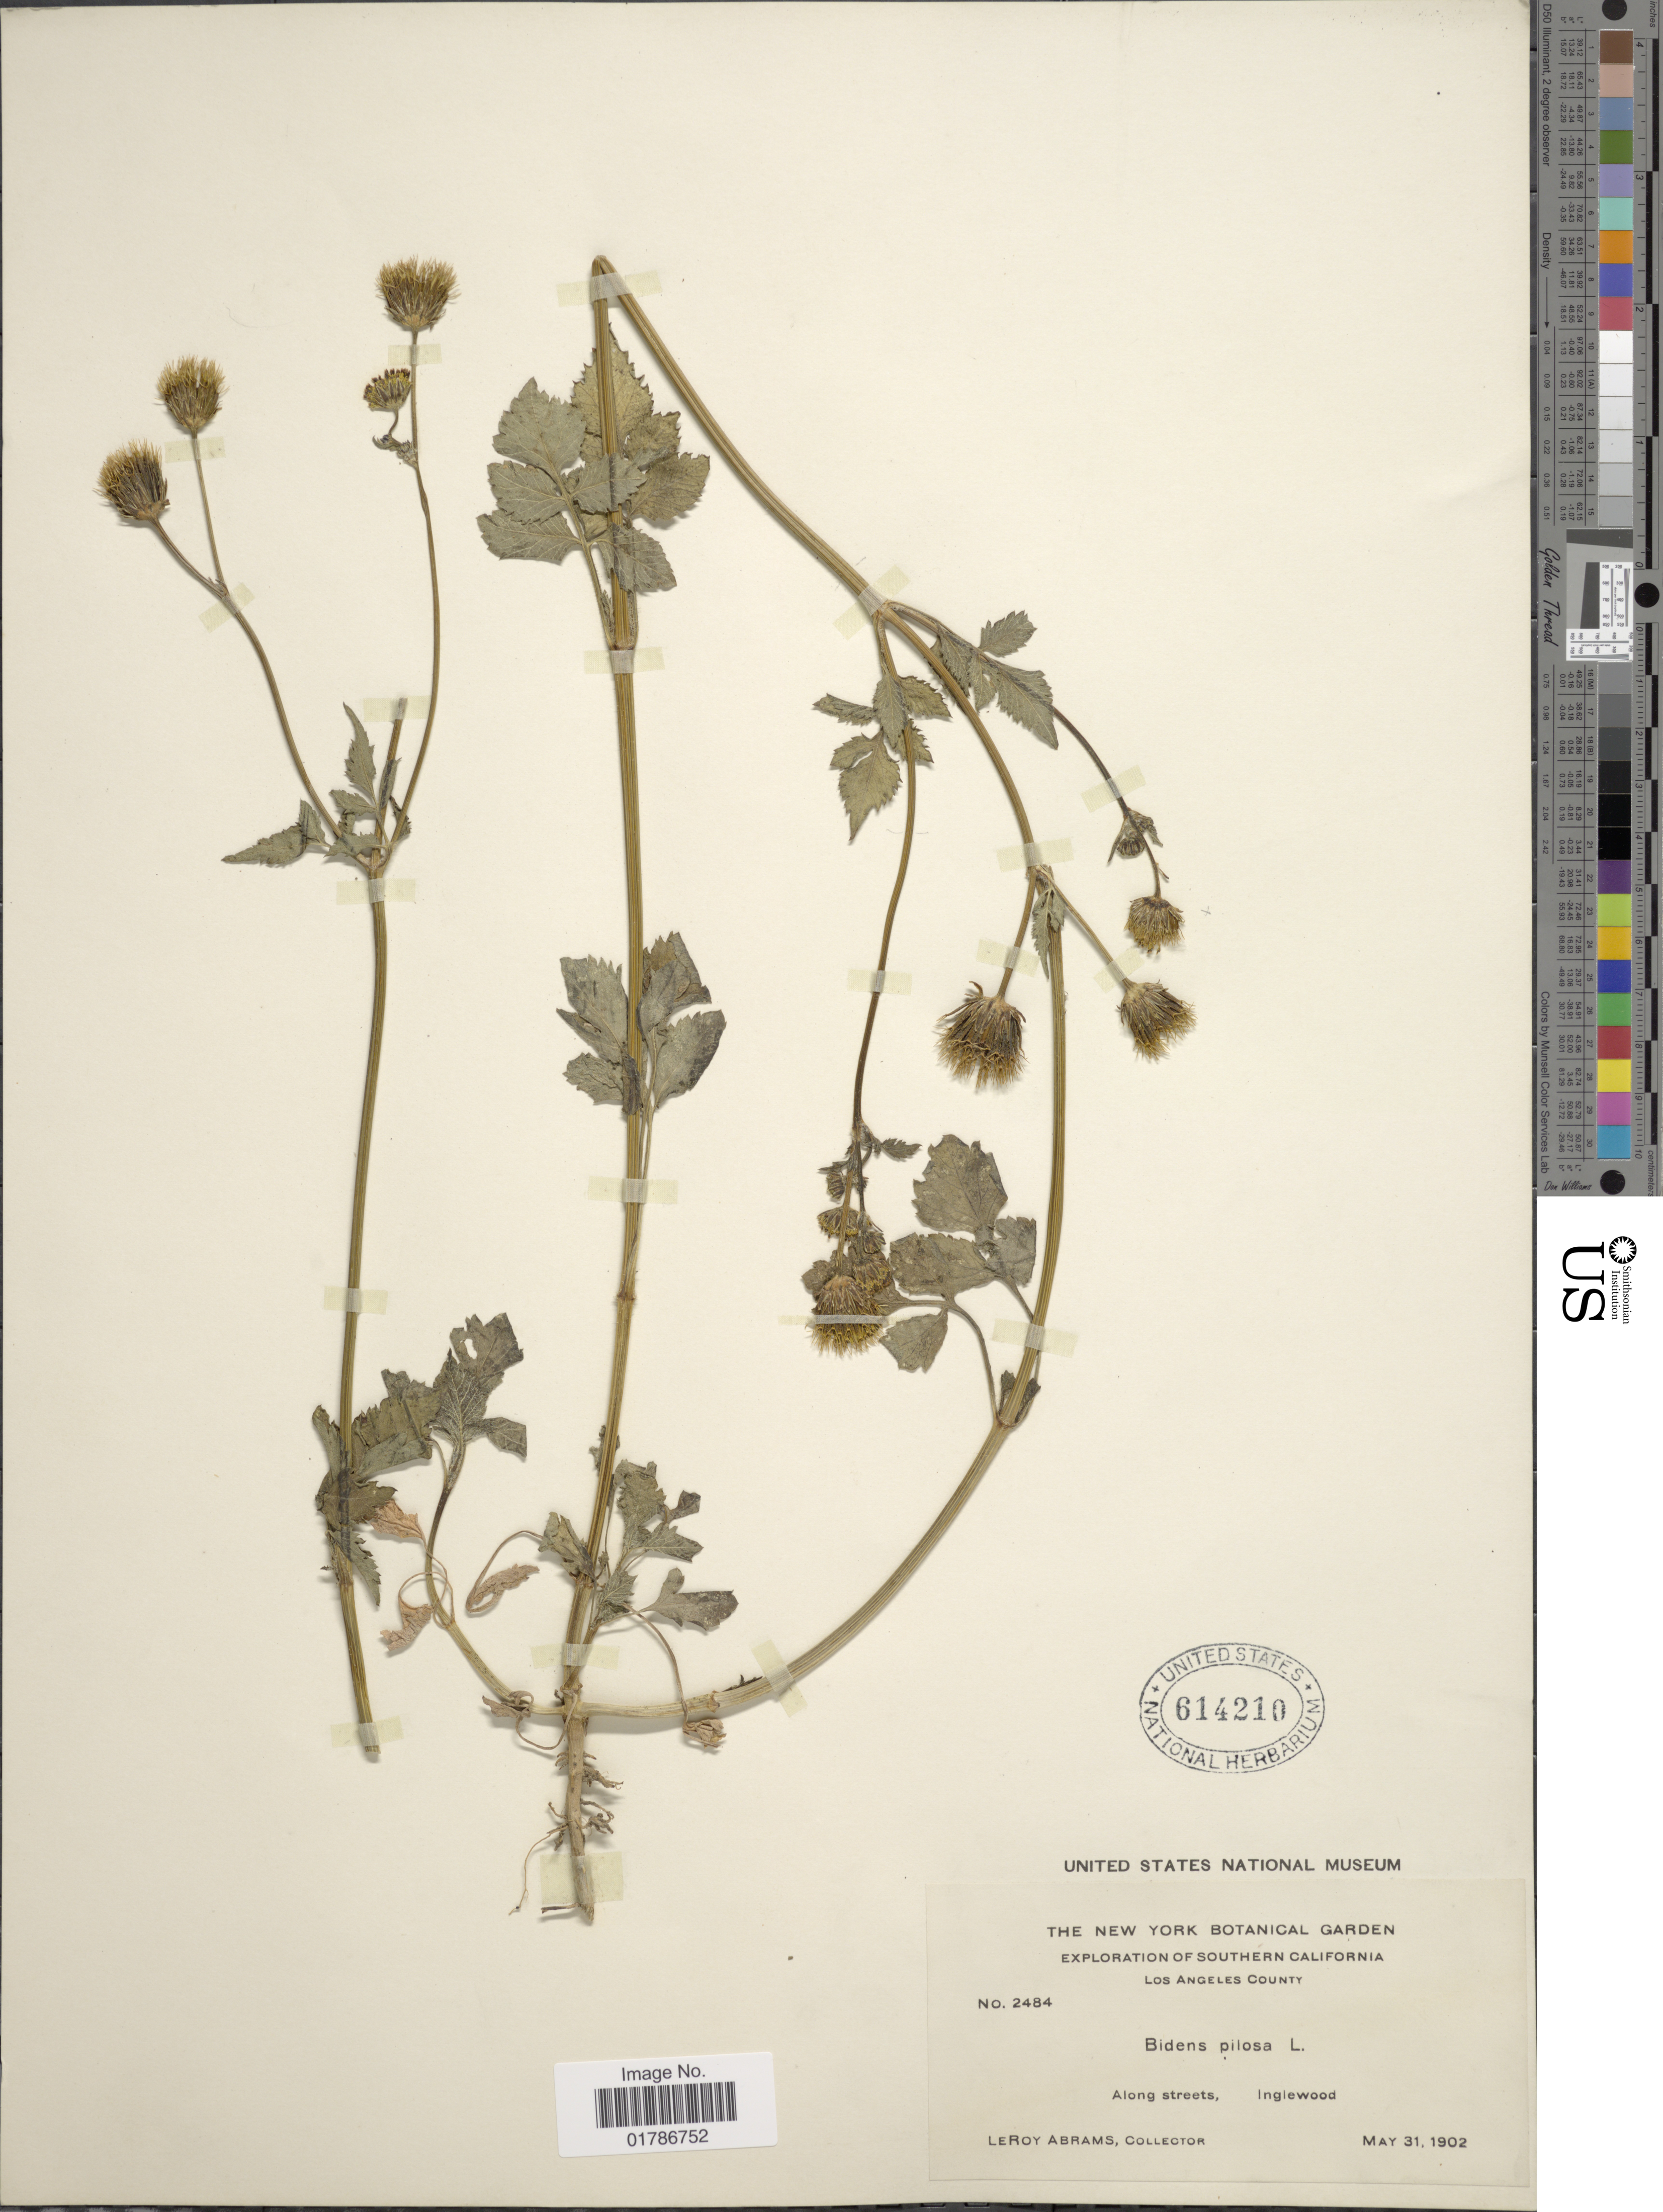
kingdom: Plantae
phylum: Tracheophyta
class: Magnoliopsida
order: Asterales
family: Asteraceae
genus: Bidens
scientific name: Bidens pilosa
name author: L.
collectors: L. Abrams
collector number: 2484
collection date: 1902-05-31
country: United States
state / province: California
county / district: Los Angeles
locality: Southern California, Los Angeles County, along streets, Inglewood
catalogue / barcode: US 614210